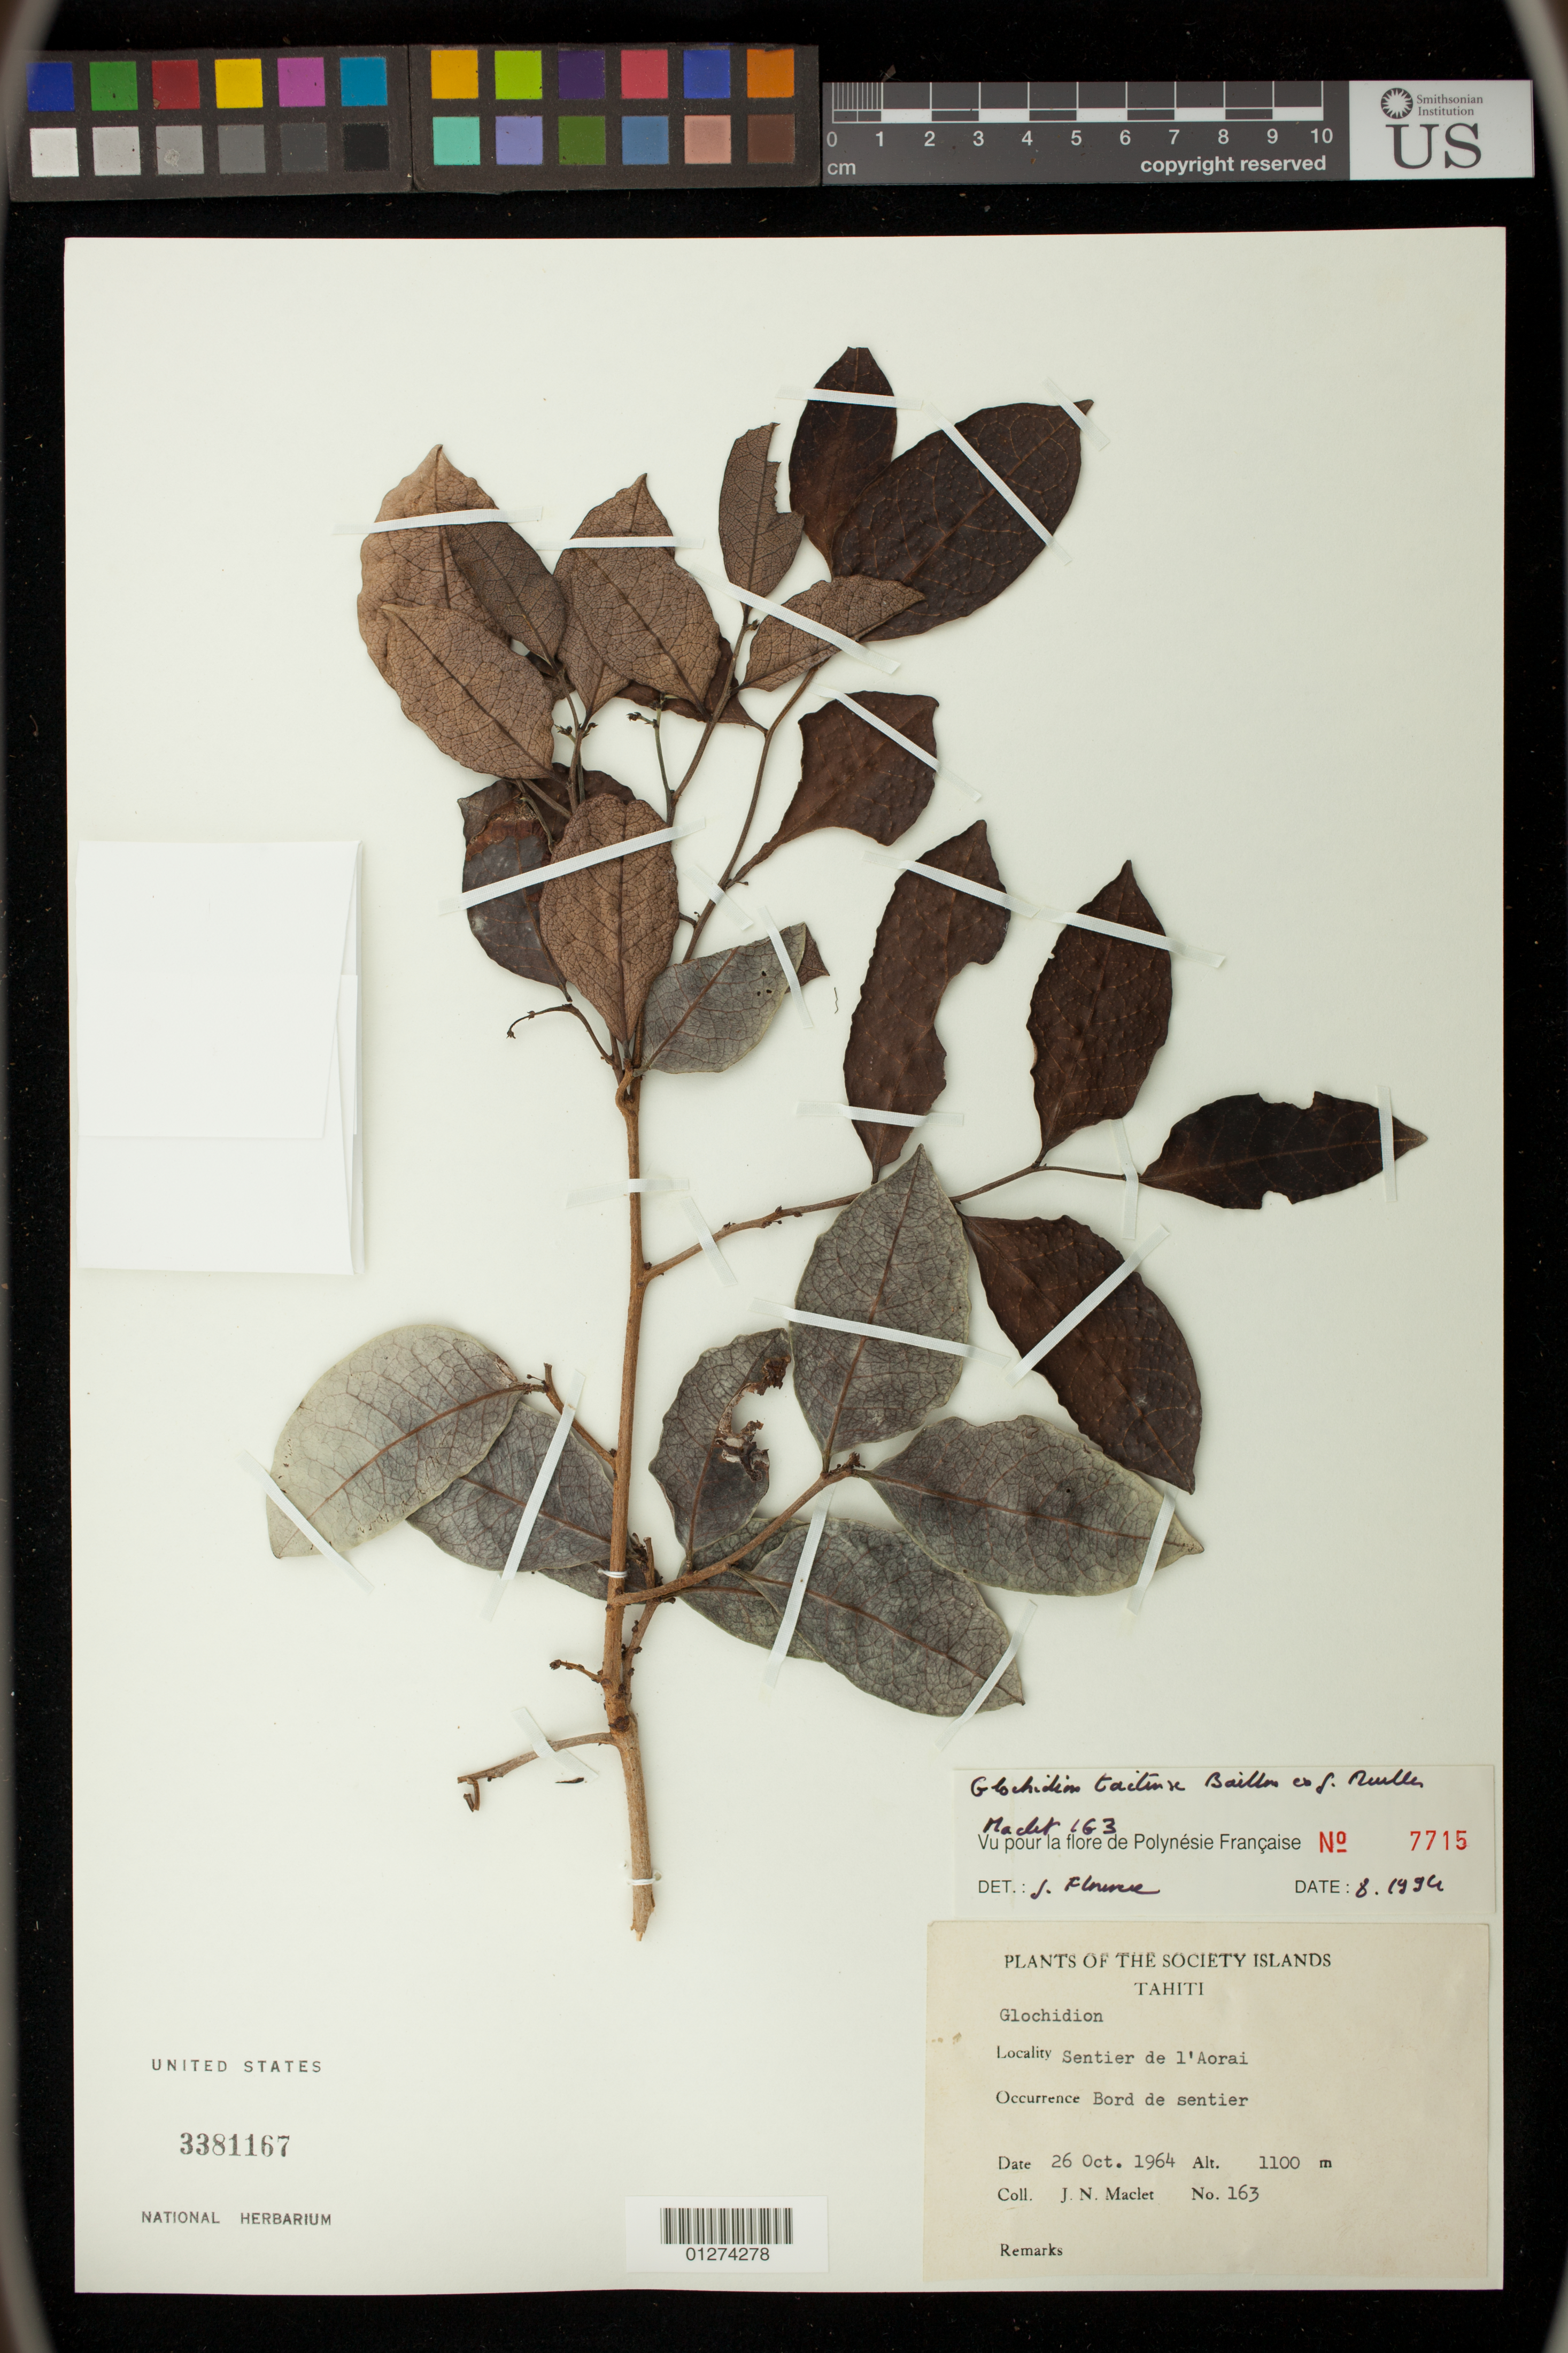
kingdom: Plantae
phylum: Tracheophyta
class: Magnoliopsida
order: Malpighiales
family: Phyllanthaceae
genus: Phyllanthus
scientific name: Phyllanthus taitensis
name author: (Baill. ex Müll. Arg.) Müll. Arg.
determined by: Wagner, W. L., (BOT), Smithsonian Institution - National Museum of Natural History (UNITED STATES)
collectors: J. Maclet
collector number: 163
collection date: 1964-10-26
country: French Polynesia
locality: Sentier de l'Aorai, Tahiti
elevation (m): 1100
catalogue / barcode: US 3381167